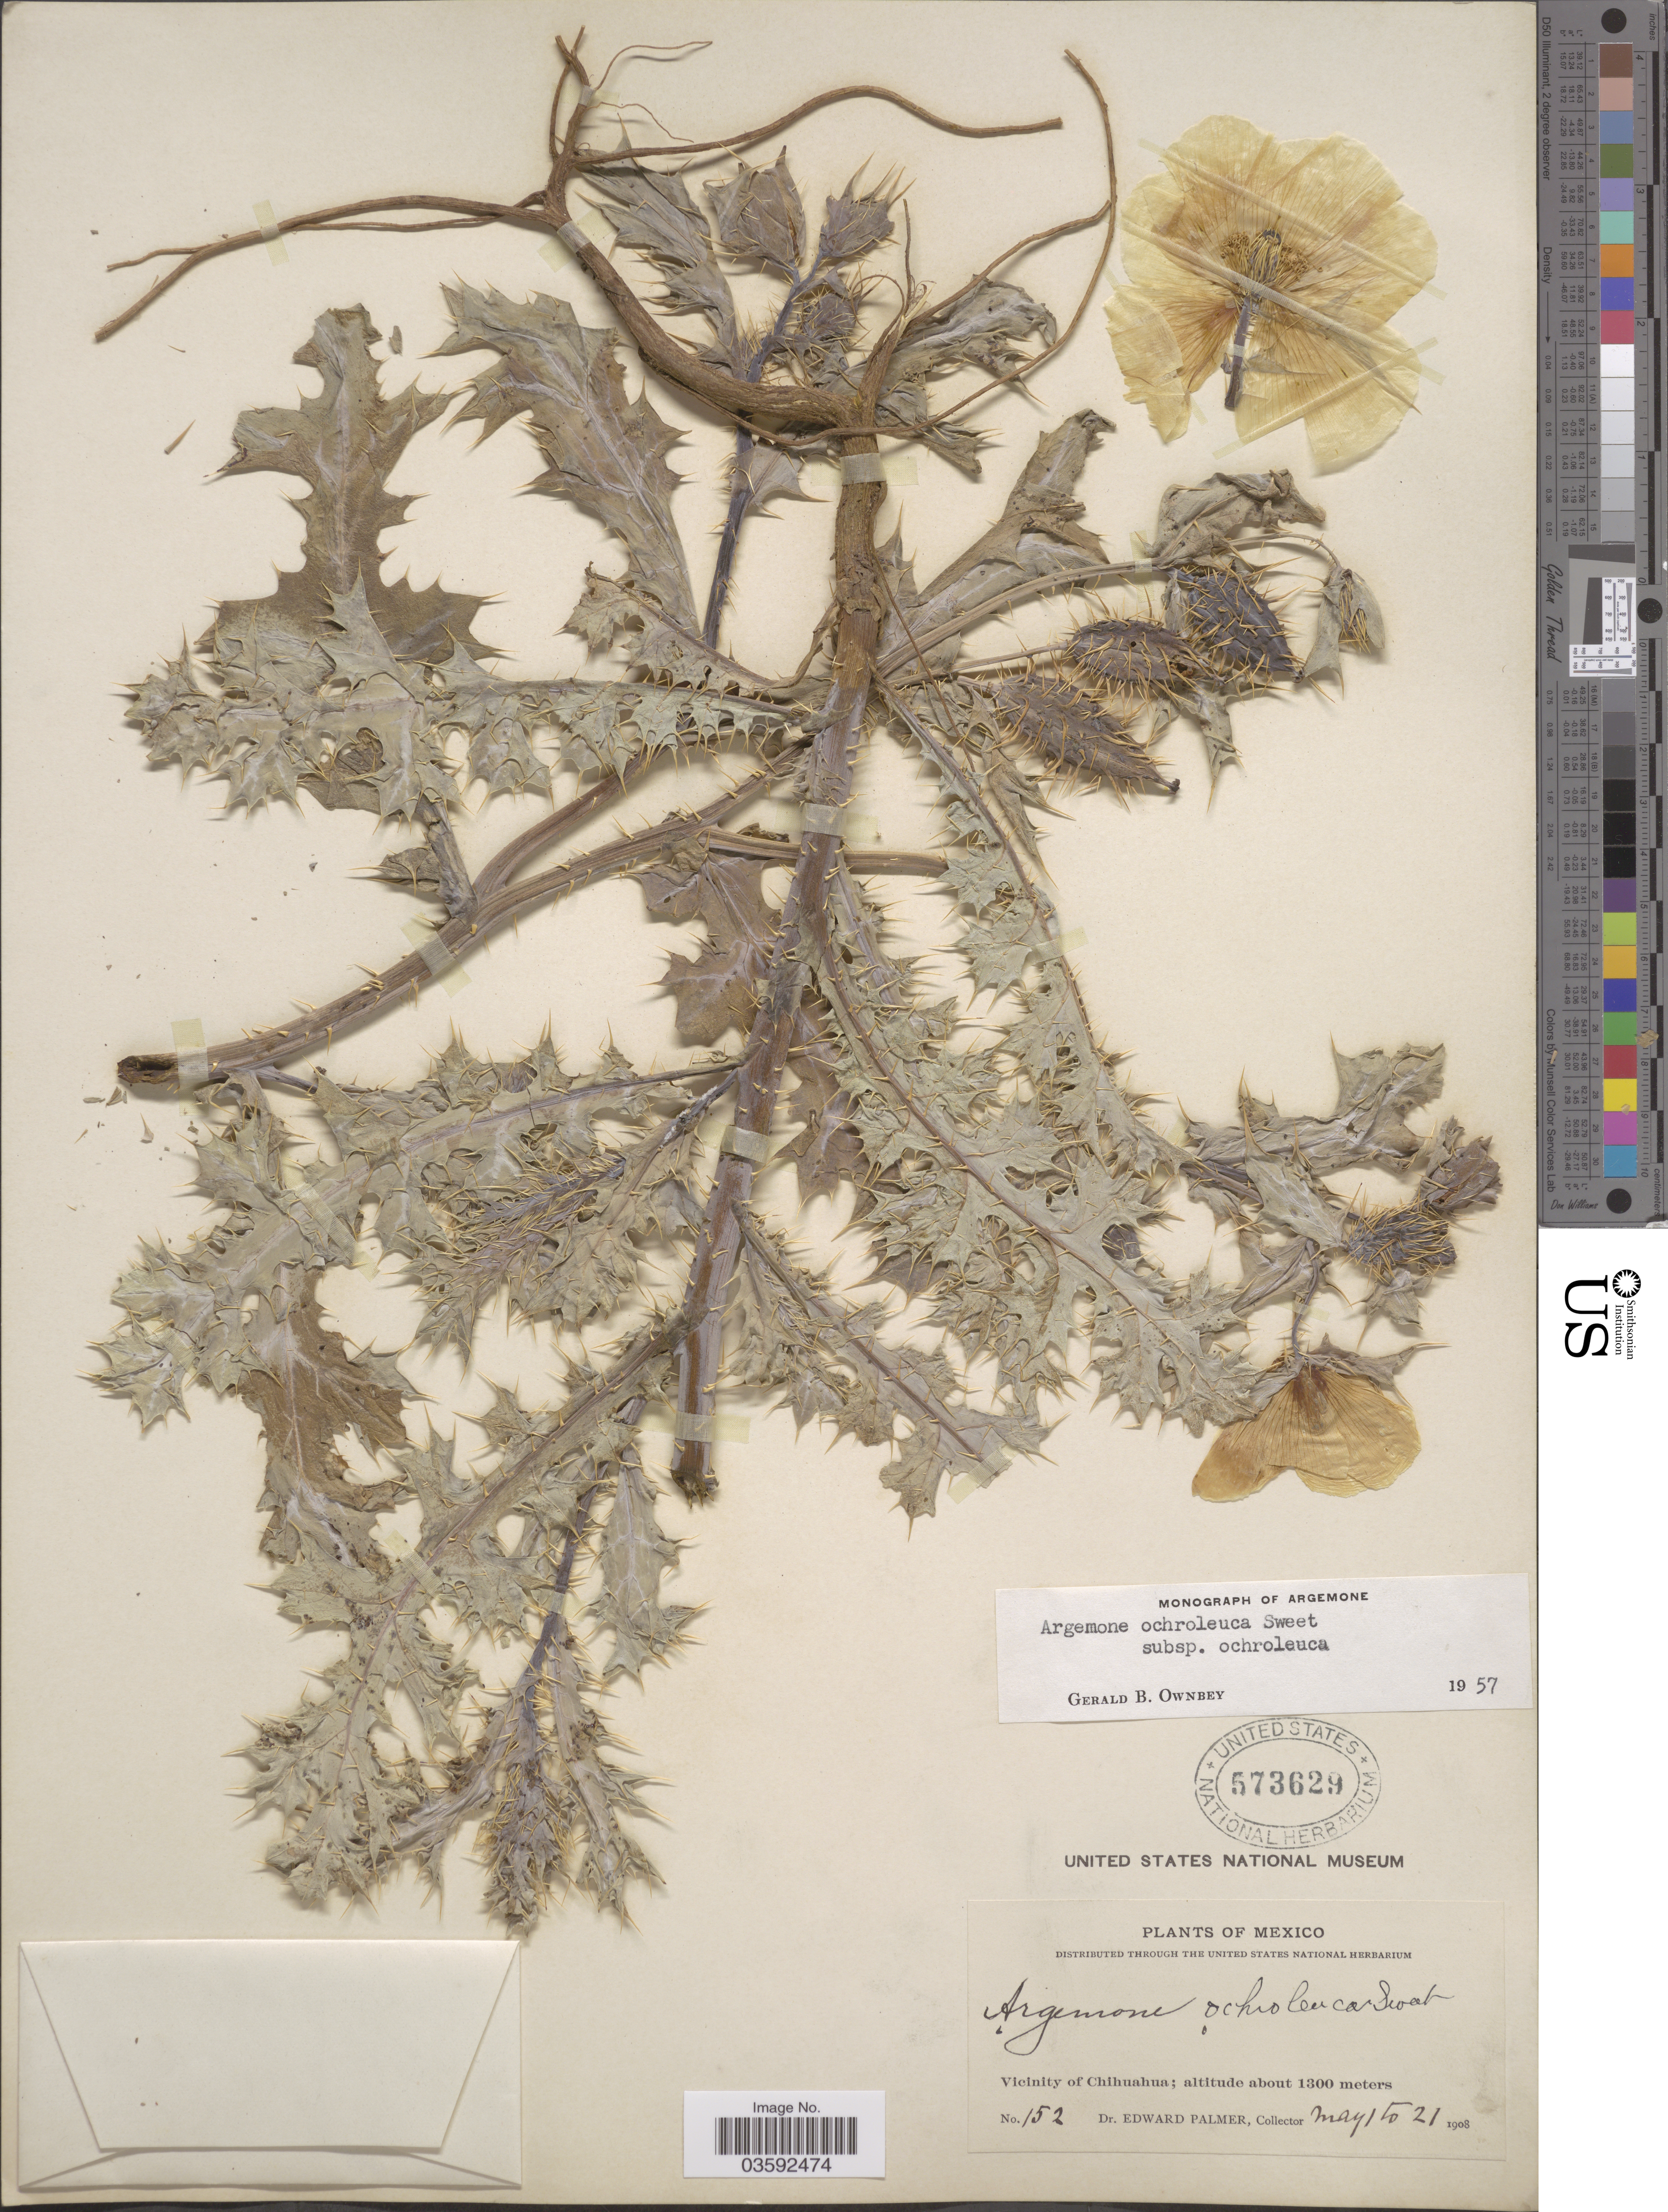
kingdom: Plantae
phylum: Tracheophyta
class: Magnoliopsida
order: Ranunculales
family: Papaveraceae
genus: Argemone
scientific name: Argemone ochroleuca subsp. ochroleuca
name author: Sweet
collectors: E. Palmer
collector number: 152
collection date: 1908-05-01/1908-05-21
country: Mexico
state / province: Chihuahua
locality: Vicinity of Chihuahua.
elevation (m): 1300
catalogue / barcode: US 573629